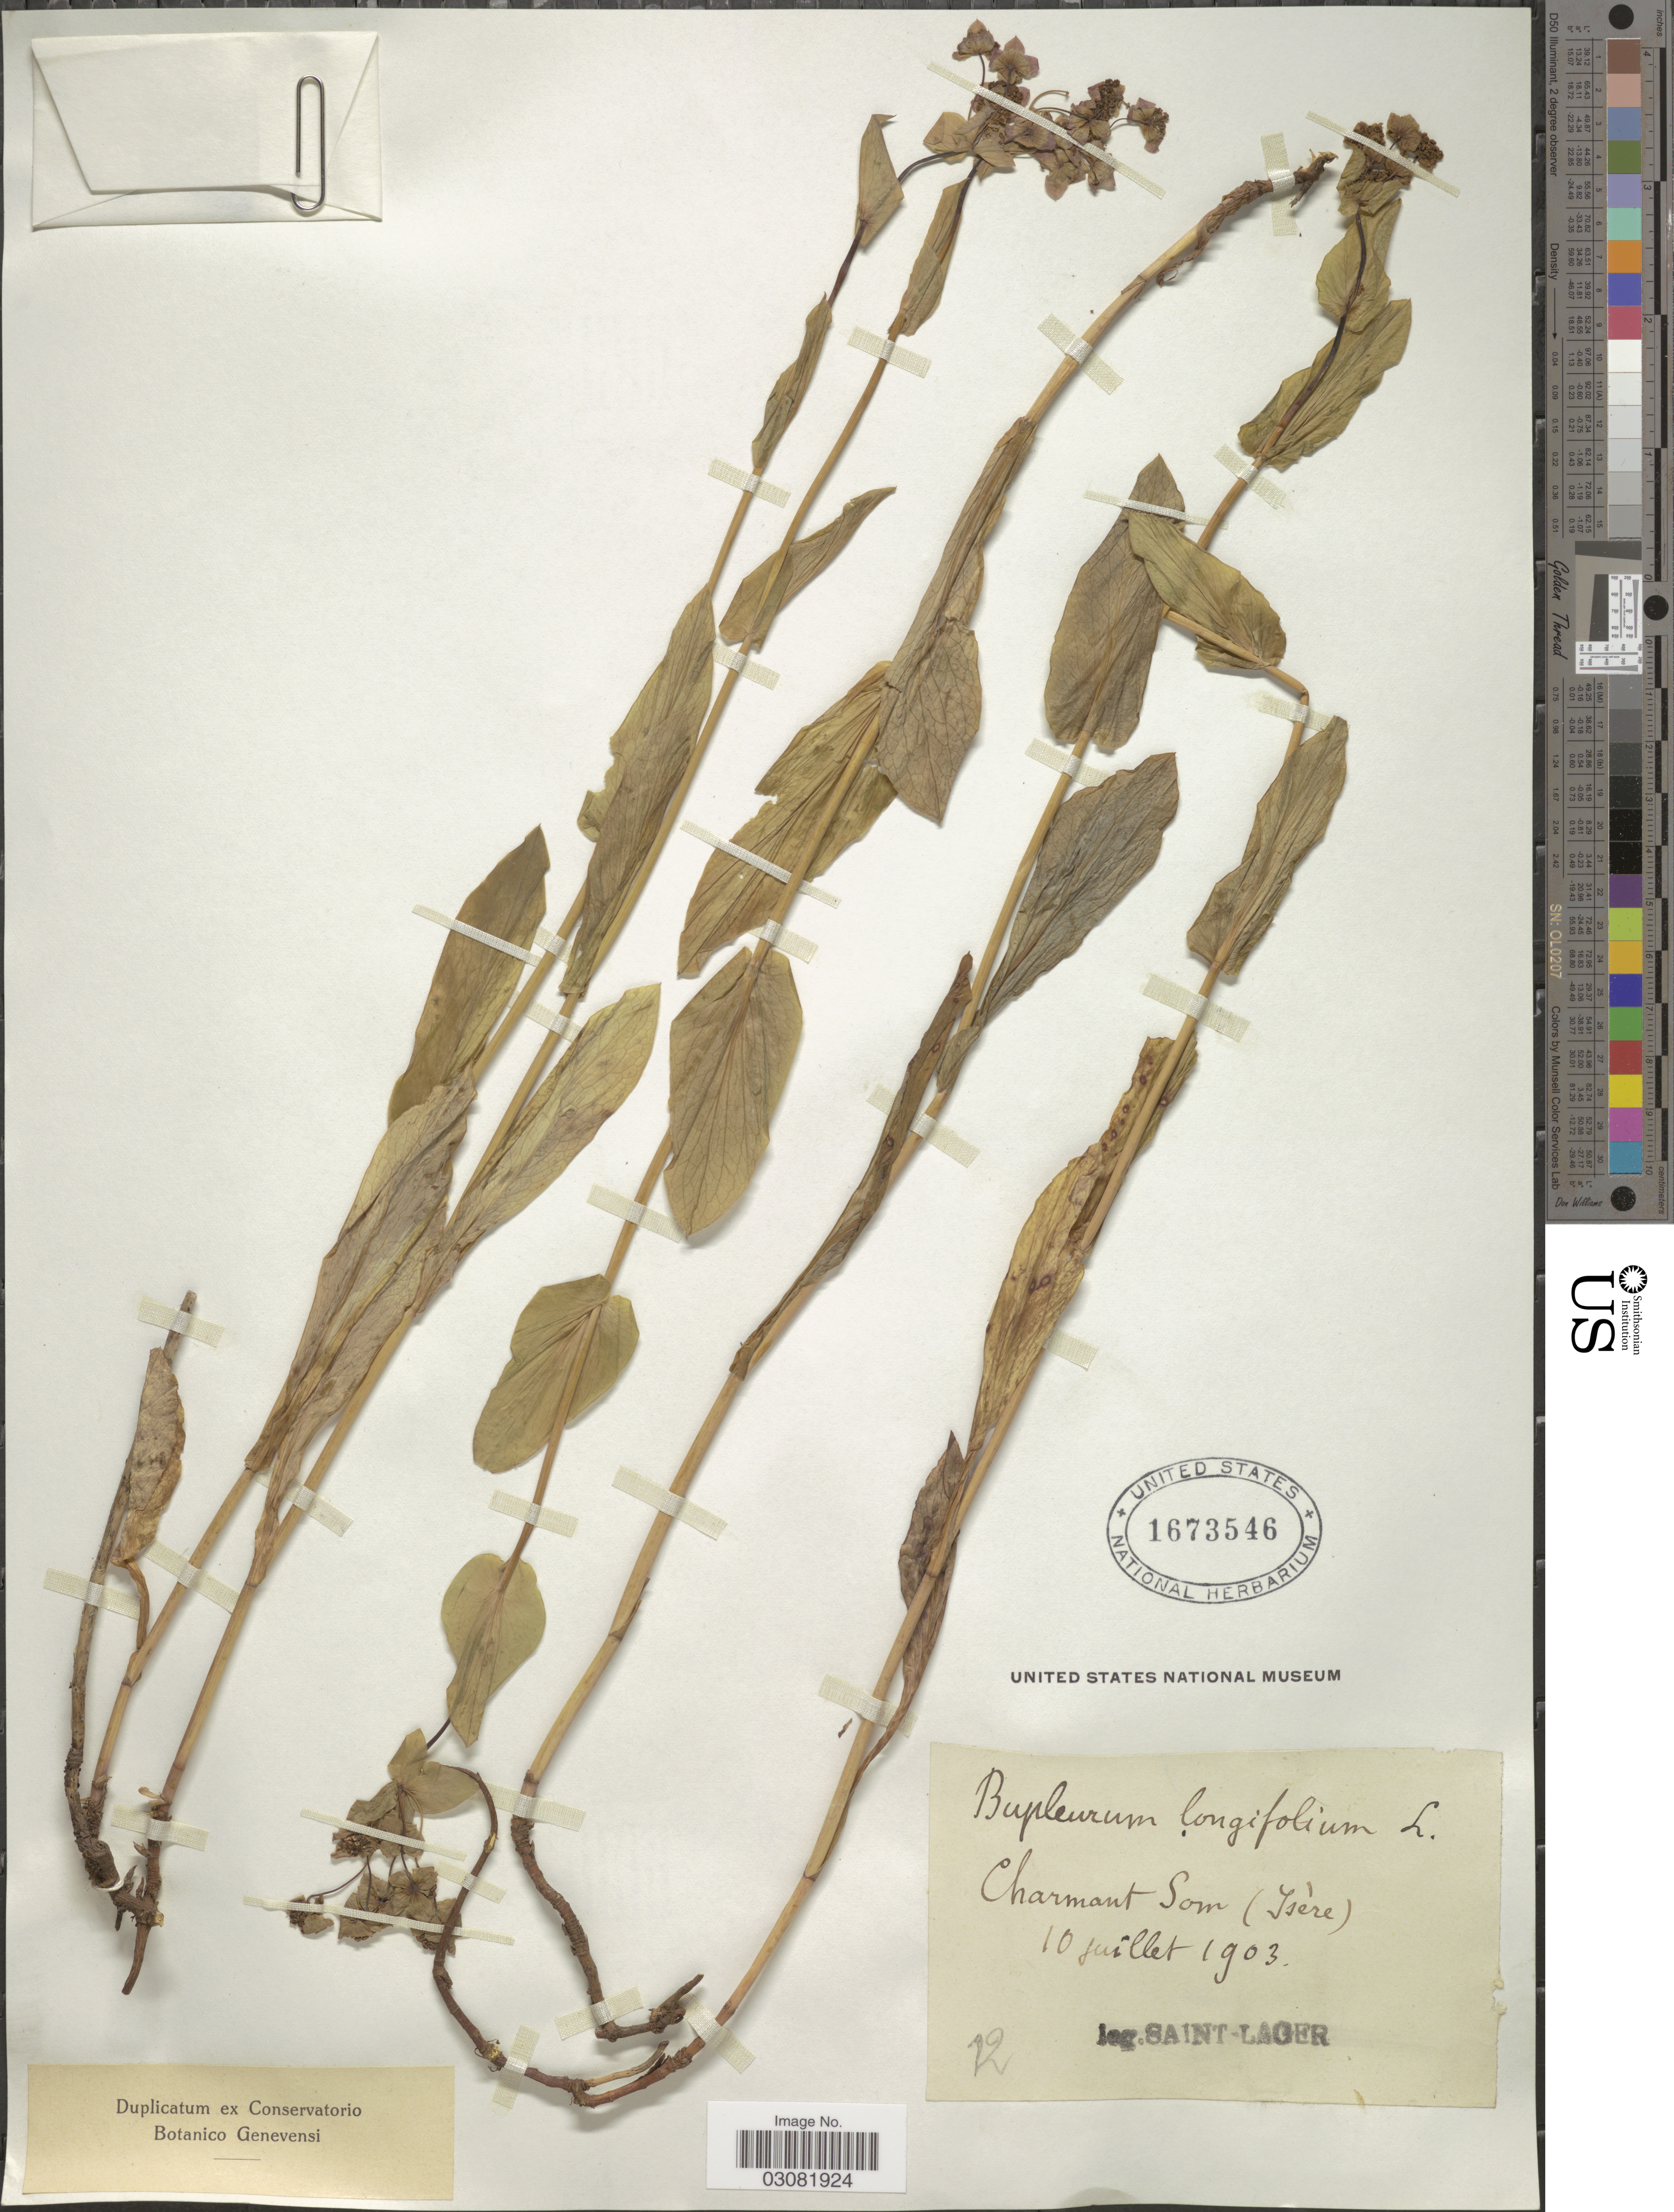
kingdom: Plantae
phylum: Tracheophyta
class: Magnoliopsida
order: Apiales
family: Apiaceae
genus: Bupleurum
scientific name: Bupleurum longifolium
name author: L.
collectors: Saint-Lager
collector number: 12?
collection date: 1903-07-10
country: France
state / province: Auvergne-Rhône-Alpes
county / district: Isère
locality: Charmant Som (Isère).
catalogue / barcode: US 1673546